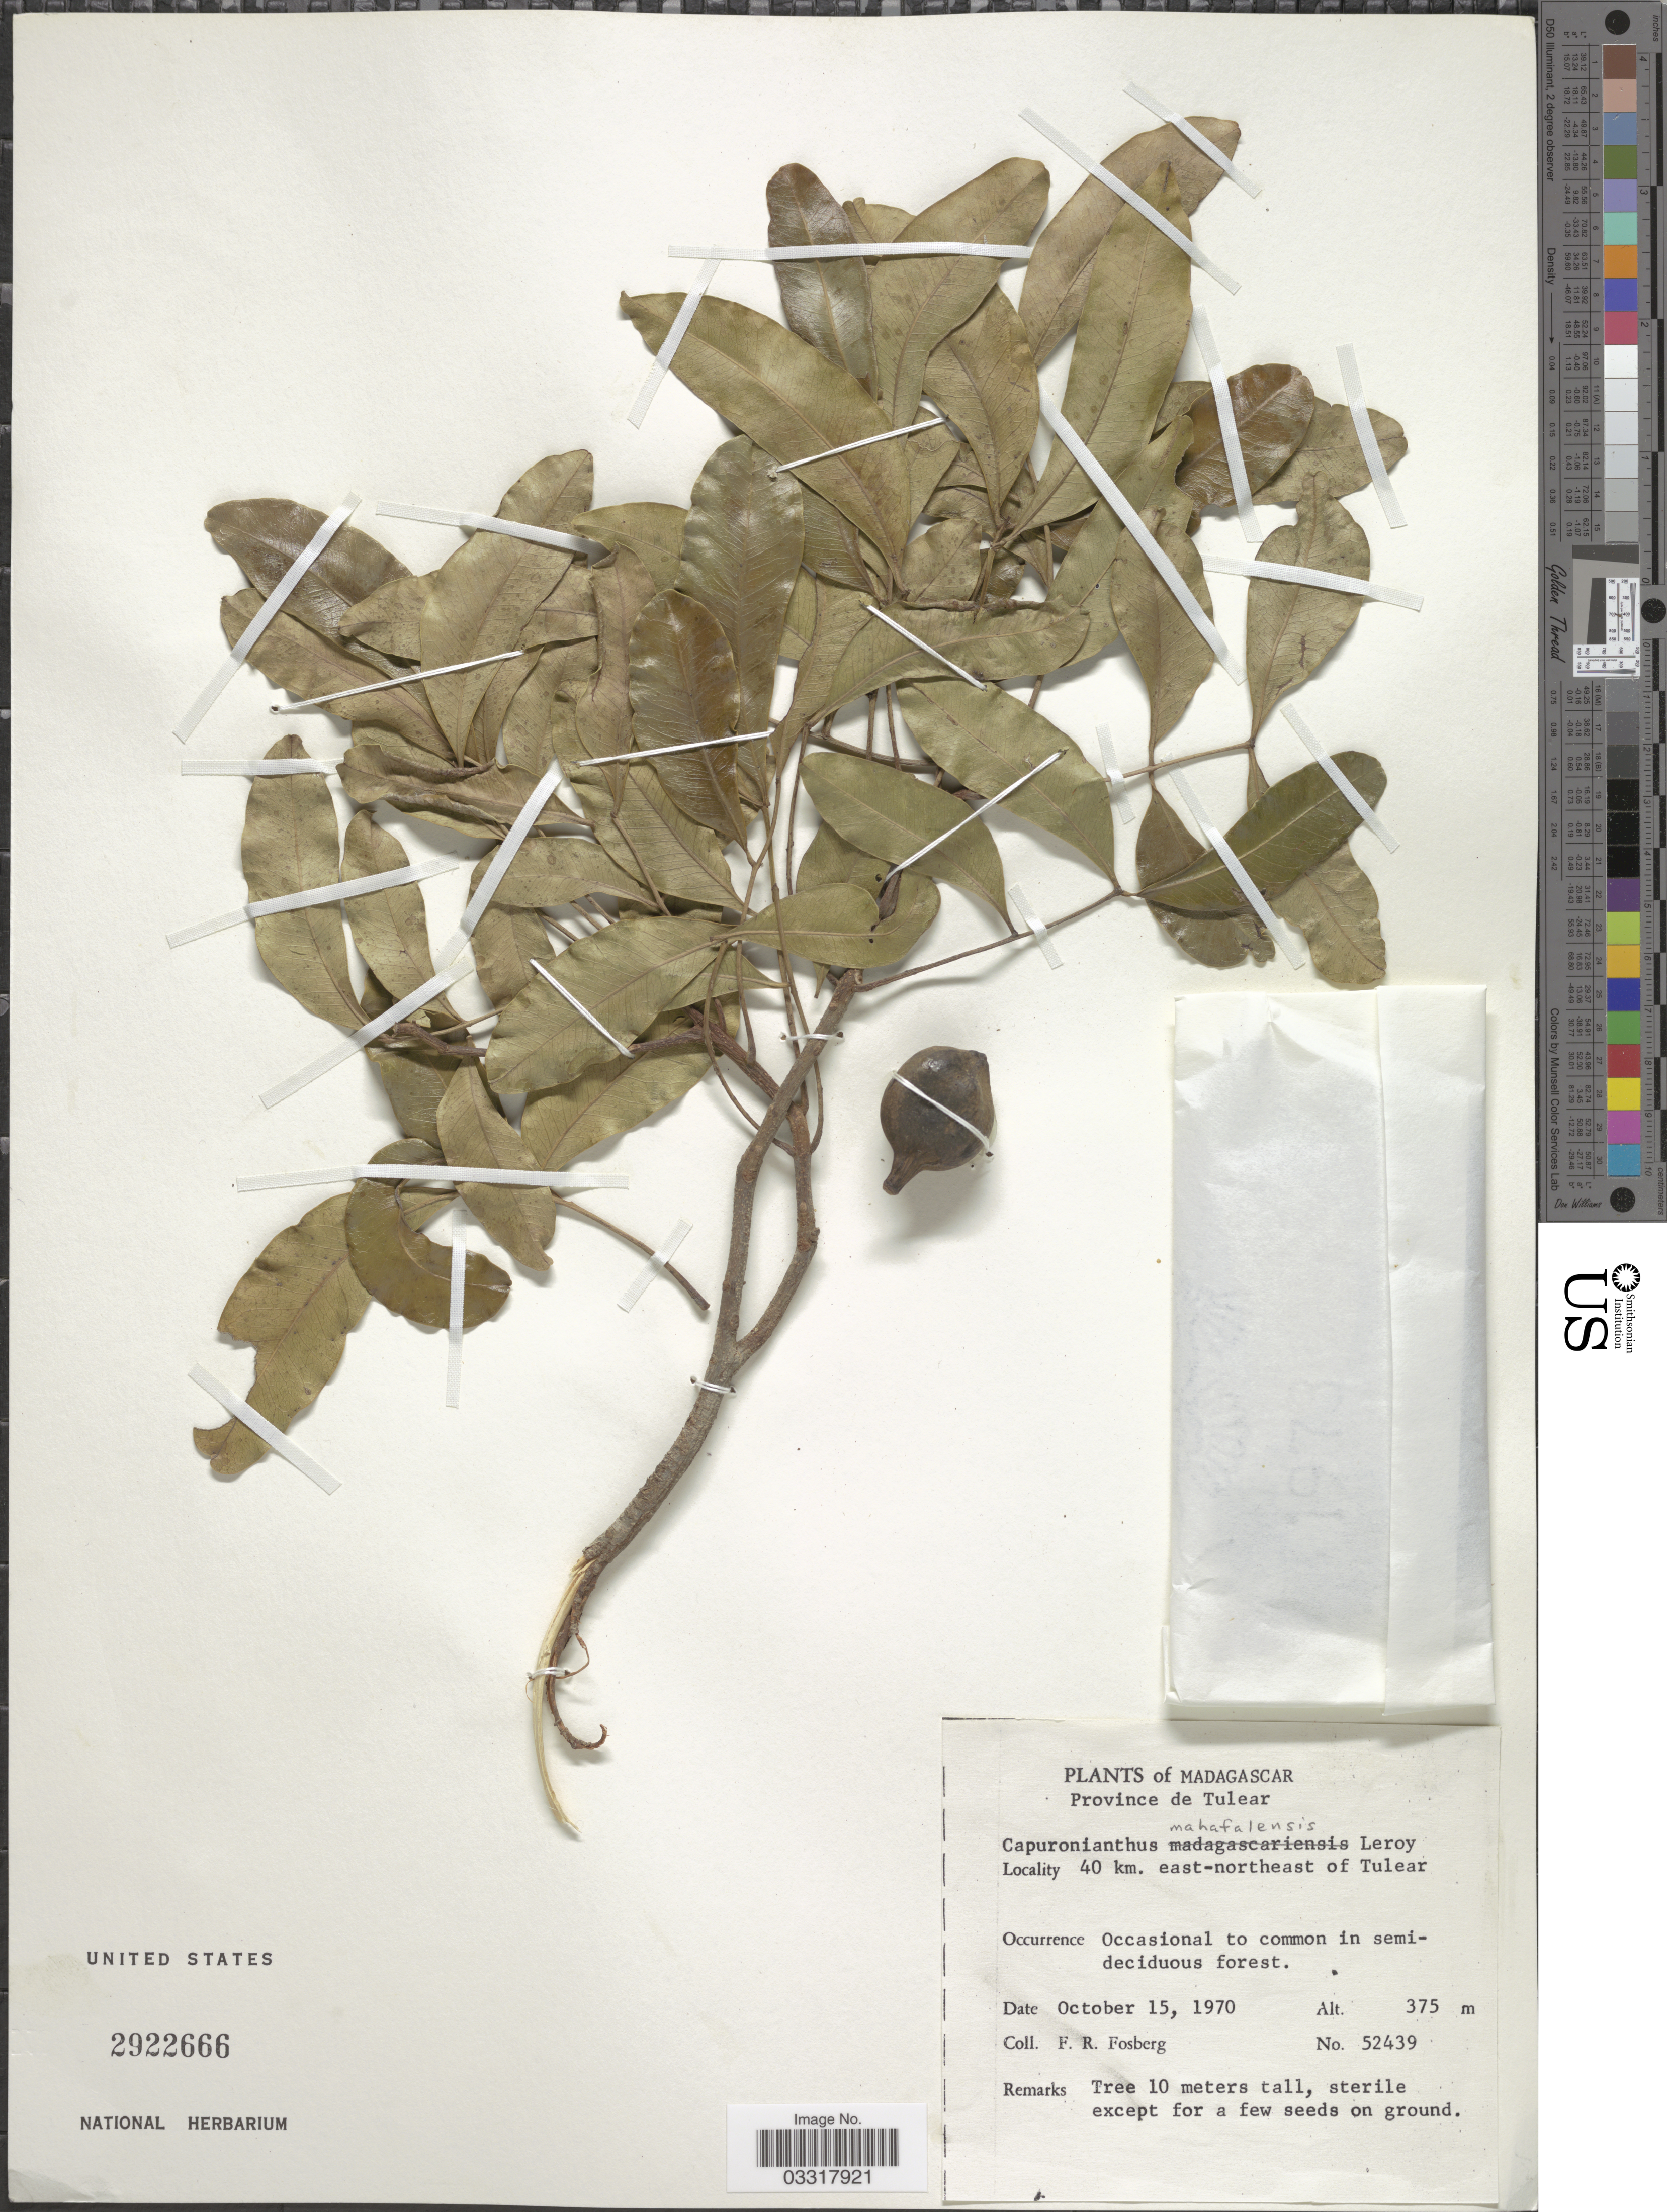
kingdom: Plantae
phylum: Tracheophyta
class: Magnoliopsida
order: Sapindales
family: Meliaceae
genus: Capuronianthus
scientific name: Capuronianthus mahafalensis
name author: J.-F. Leroy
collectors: F. R. Fosberg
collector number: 52439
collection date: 1970-10-15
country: Madagascar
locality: Province de Tulear. 40 km. east-northeast of Tulear.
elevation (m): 375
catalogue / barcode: US 2922666